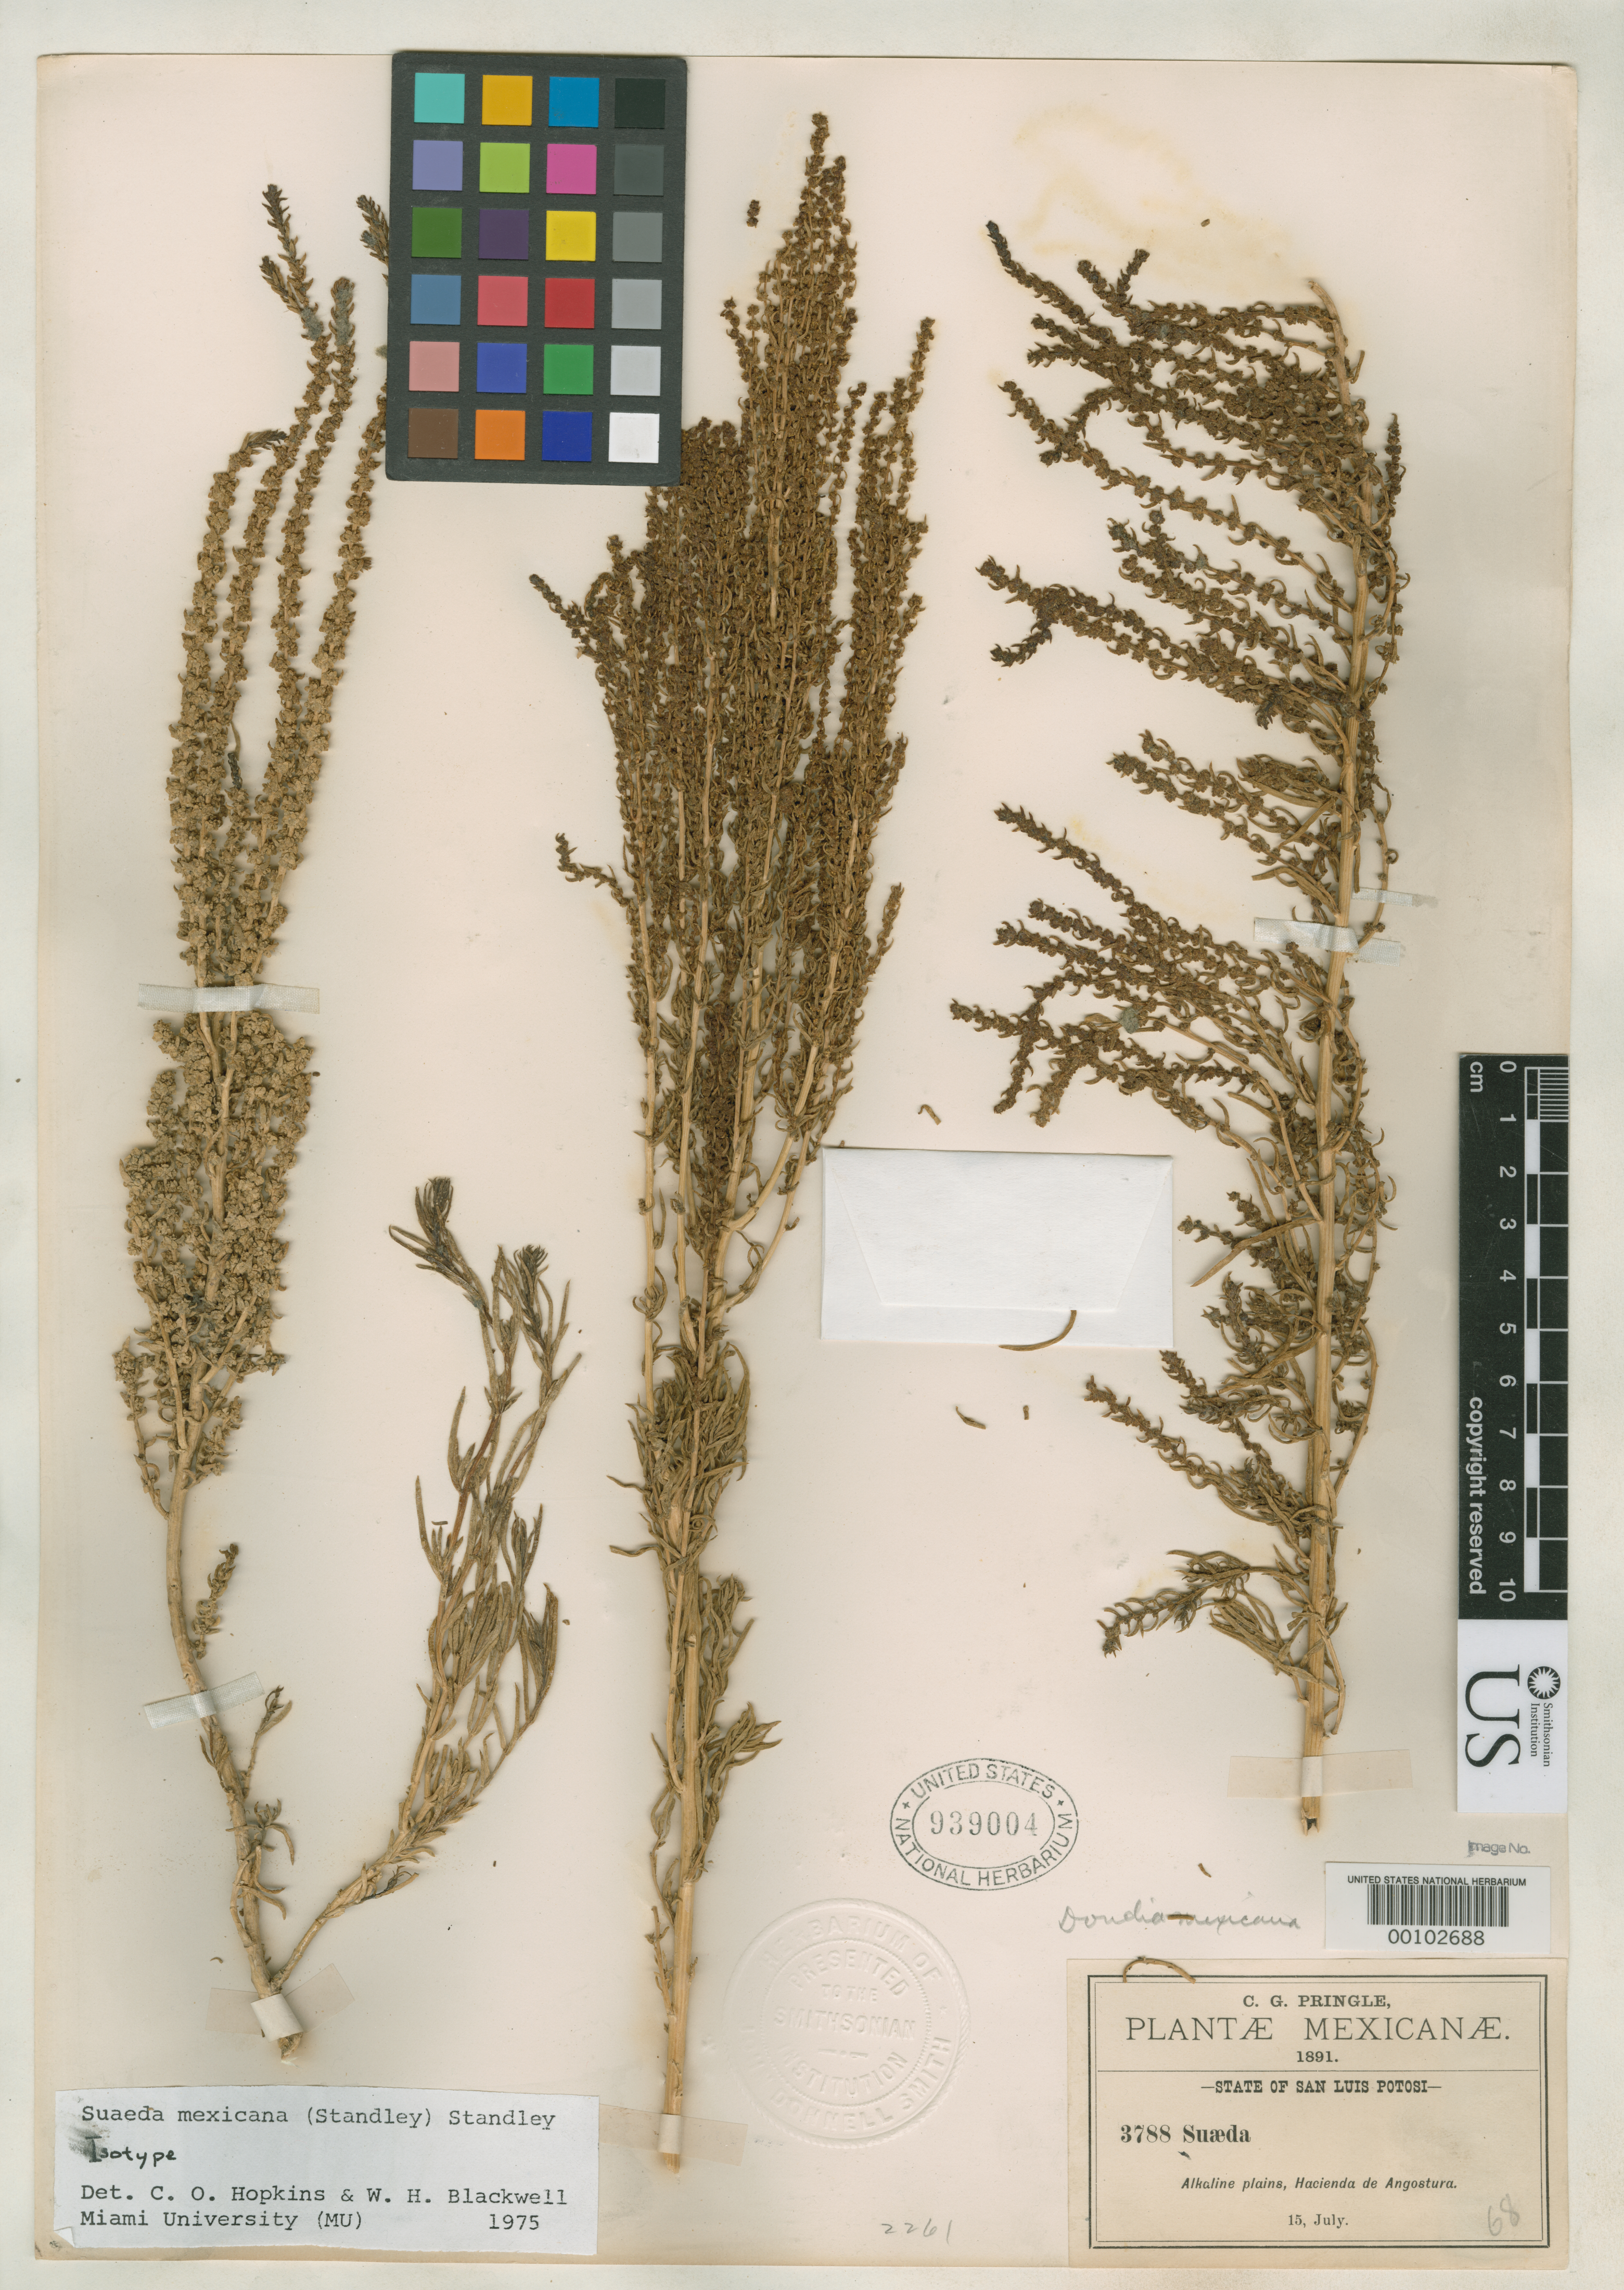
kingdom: Plantae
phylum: Tracheophyta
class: Magnoliopsida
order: Caryophyllales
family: Amaranthaceae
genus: Dondia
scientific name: Dondia mexicana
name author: Standl.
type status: Isotype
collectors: C. G. Pringle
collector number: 3788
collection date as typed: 15 Jul 1891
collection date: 1891-07-15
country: Mexico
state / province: San Luis Potosi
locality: Hacienda de Angostura.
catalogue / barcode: US 939004